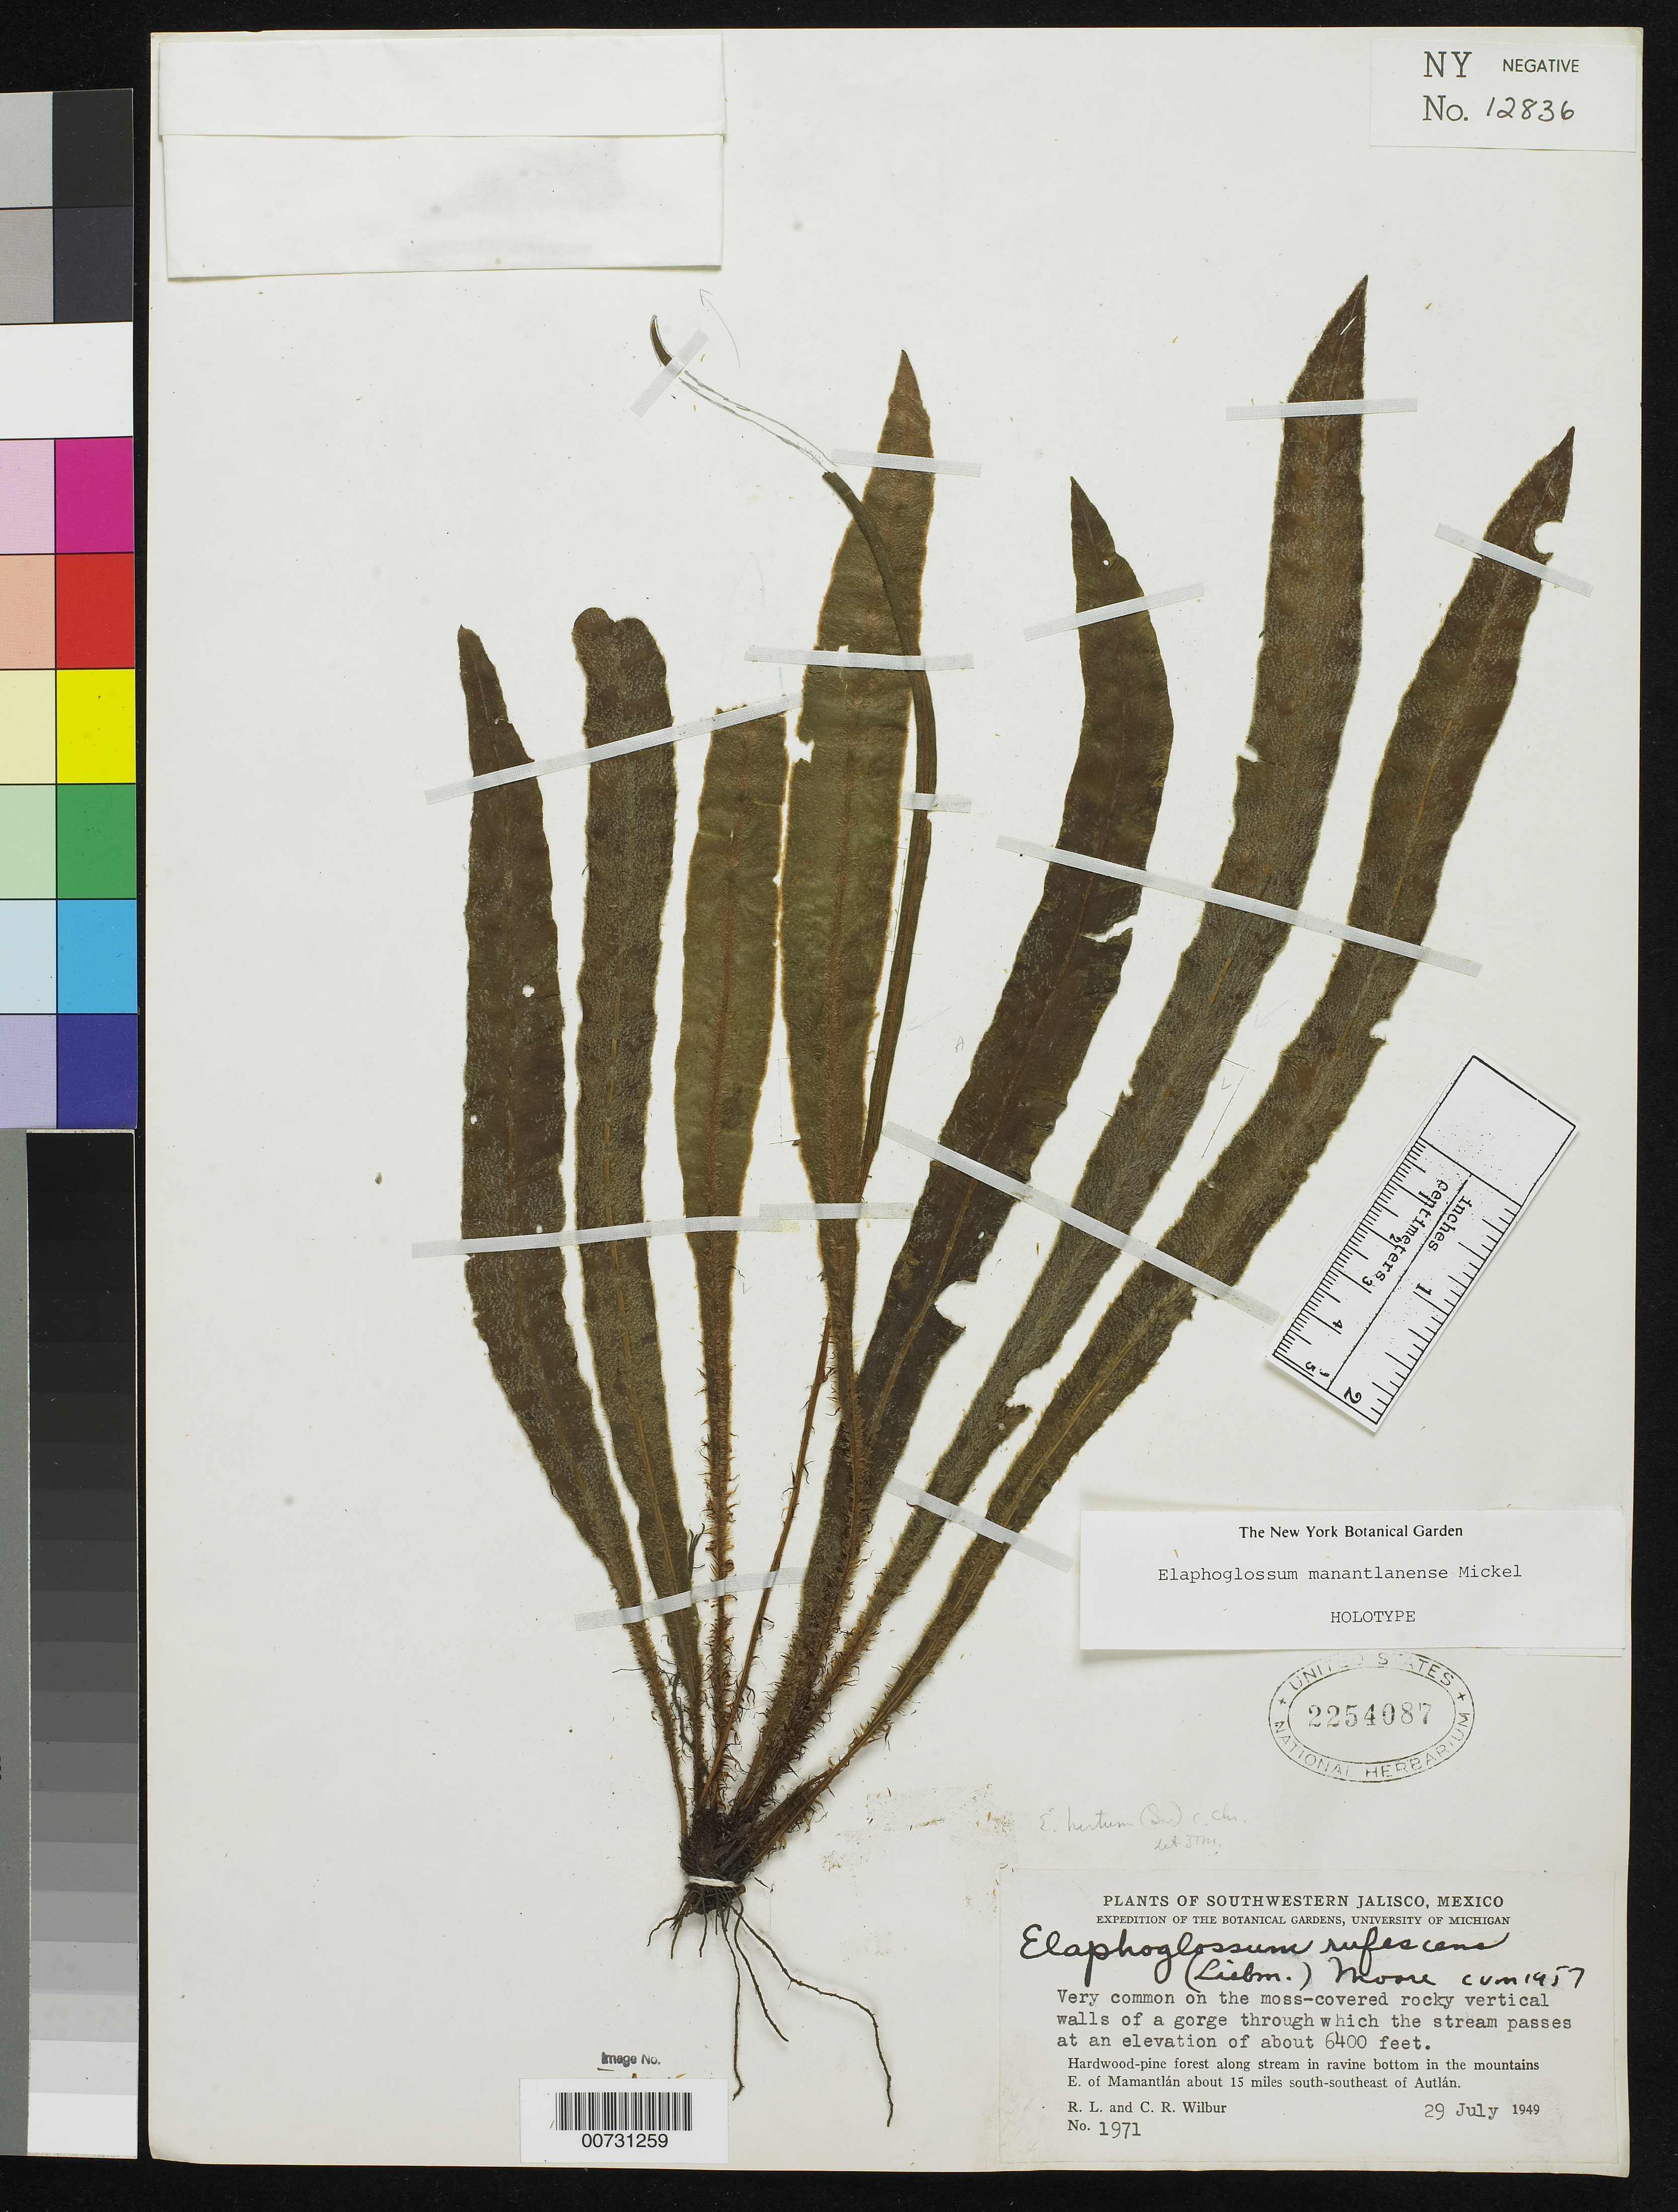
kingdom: Plantae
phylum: Tracheophyta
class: Polypodiopsida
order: Polypodiales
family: Dryopteridaceae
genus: Elaphoglossum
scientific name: Elaphoglossum manantlanense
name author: Mickel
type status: Holotype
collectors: R. L. Wilbur & C. Wilbur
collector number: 1971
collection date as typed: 29 Jul 1949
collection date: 1949-07-29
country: Mexico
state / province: Jalisco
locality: Southwestern Jalisco. Mountains E of Mamantlán [protologue: "Manantlán"] about 15 miles south-southeast of Autlán.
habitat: Hardwood-pine forest along stream in ravine bottom in the mountains. Very common on the moss-covered rocky vertical walls of a gorge through which the stream passes.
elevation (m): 1951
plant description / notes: Locality misspelled ("Mamantlán") on label (Mickel, pers. comm. 2004).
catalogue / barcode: US 2254087